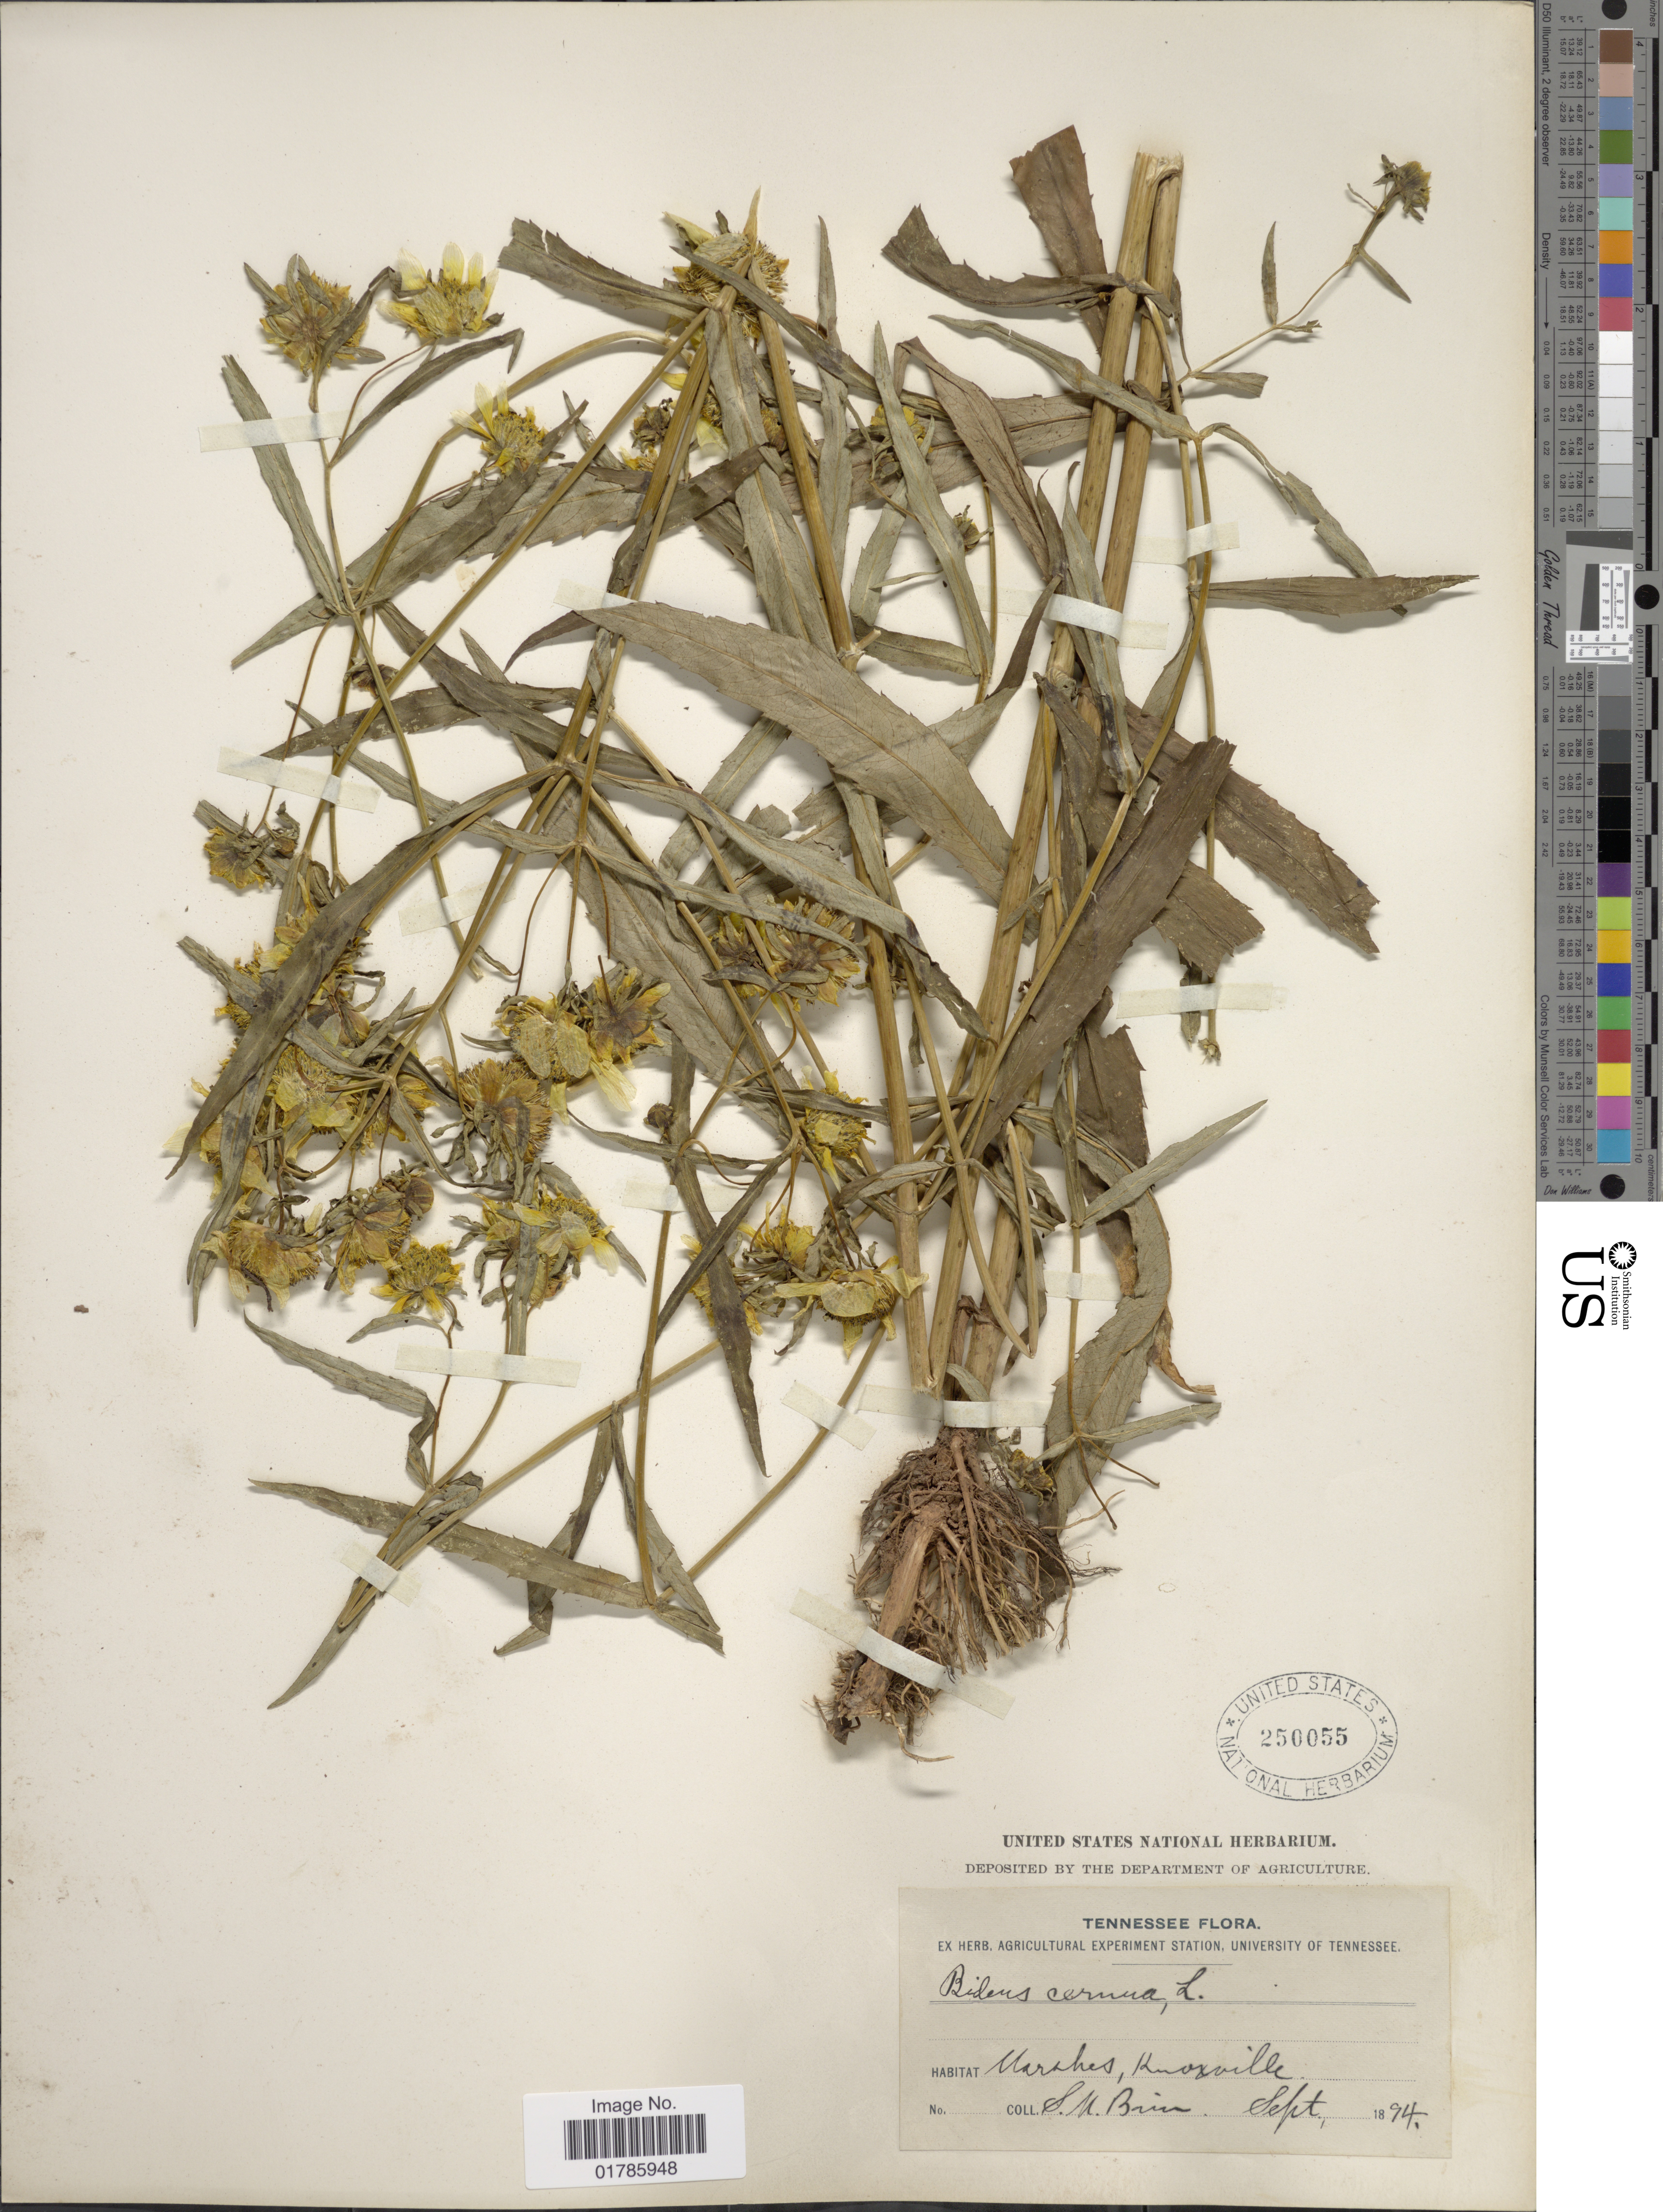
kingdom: Plantae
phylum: Tracheophyta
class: Magnoliopsida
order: Asterales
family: Asteraceae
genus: Bidens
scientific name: Bidens cernua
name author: L.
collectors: Buin.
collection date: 1894-09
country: United States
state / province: Tennessee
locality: Marches, Knoxville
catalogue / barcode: US 250055